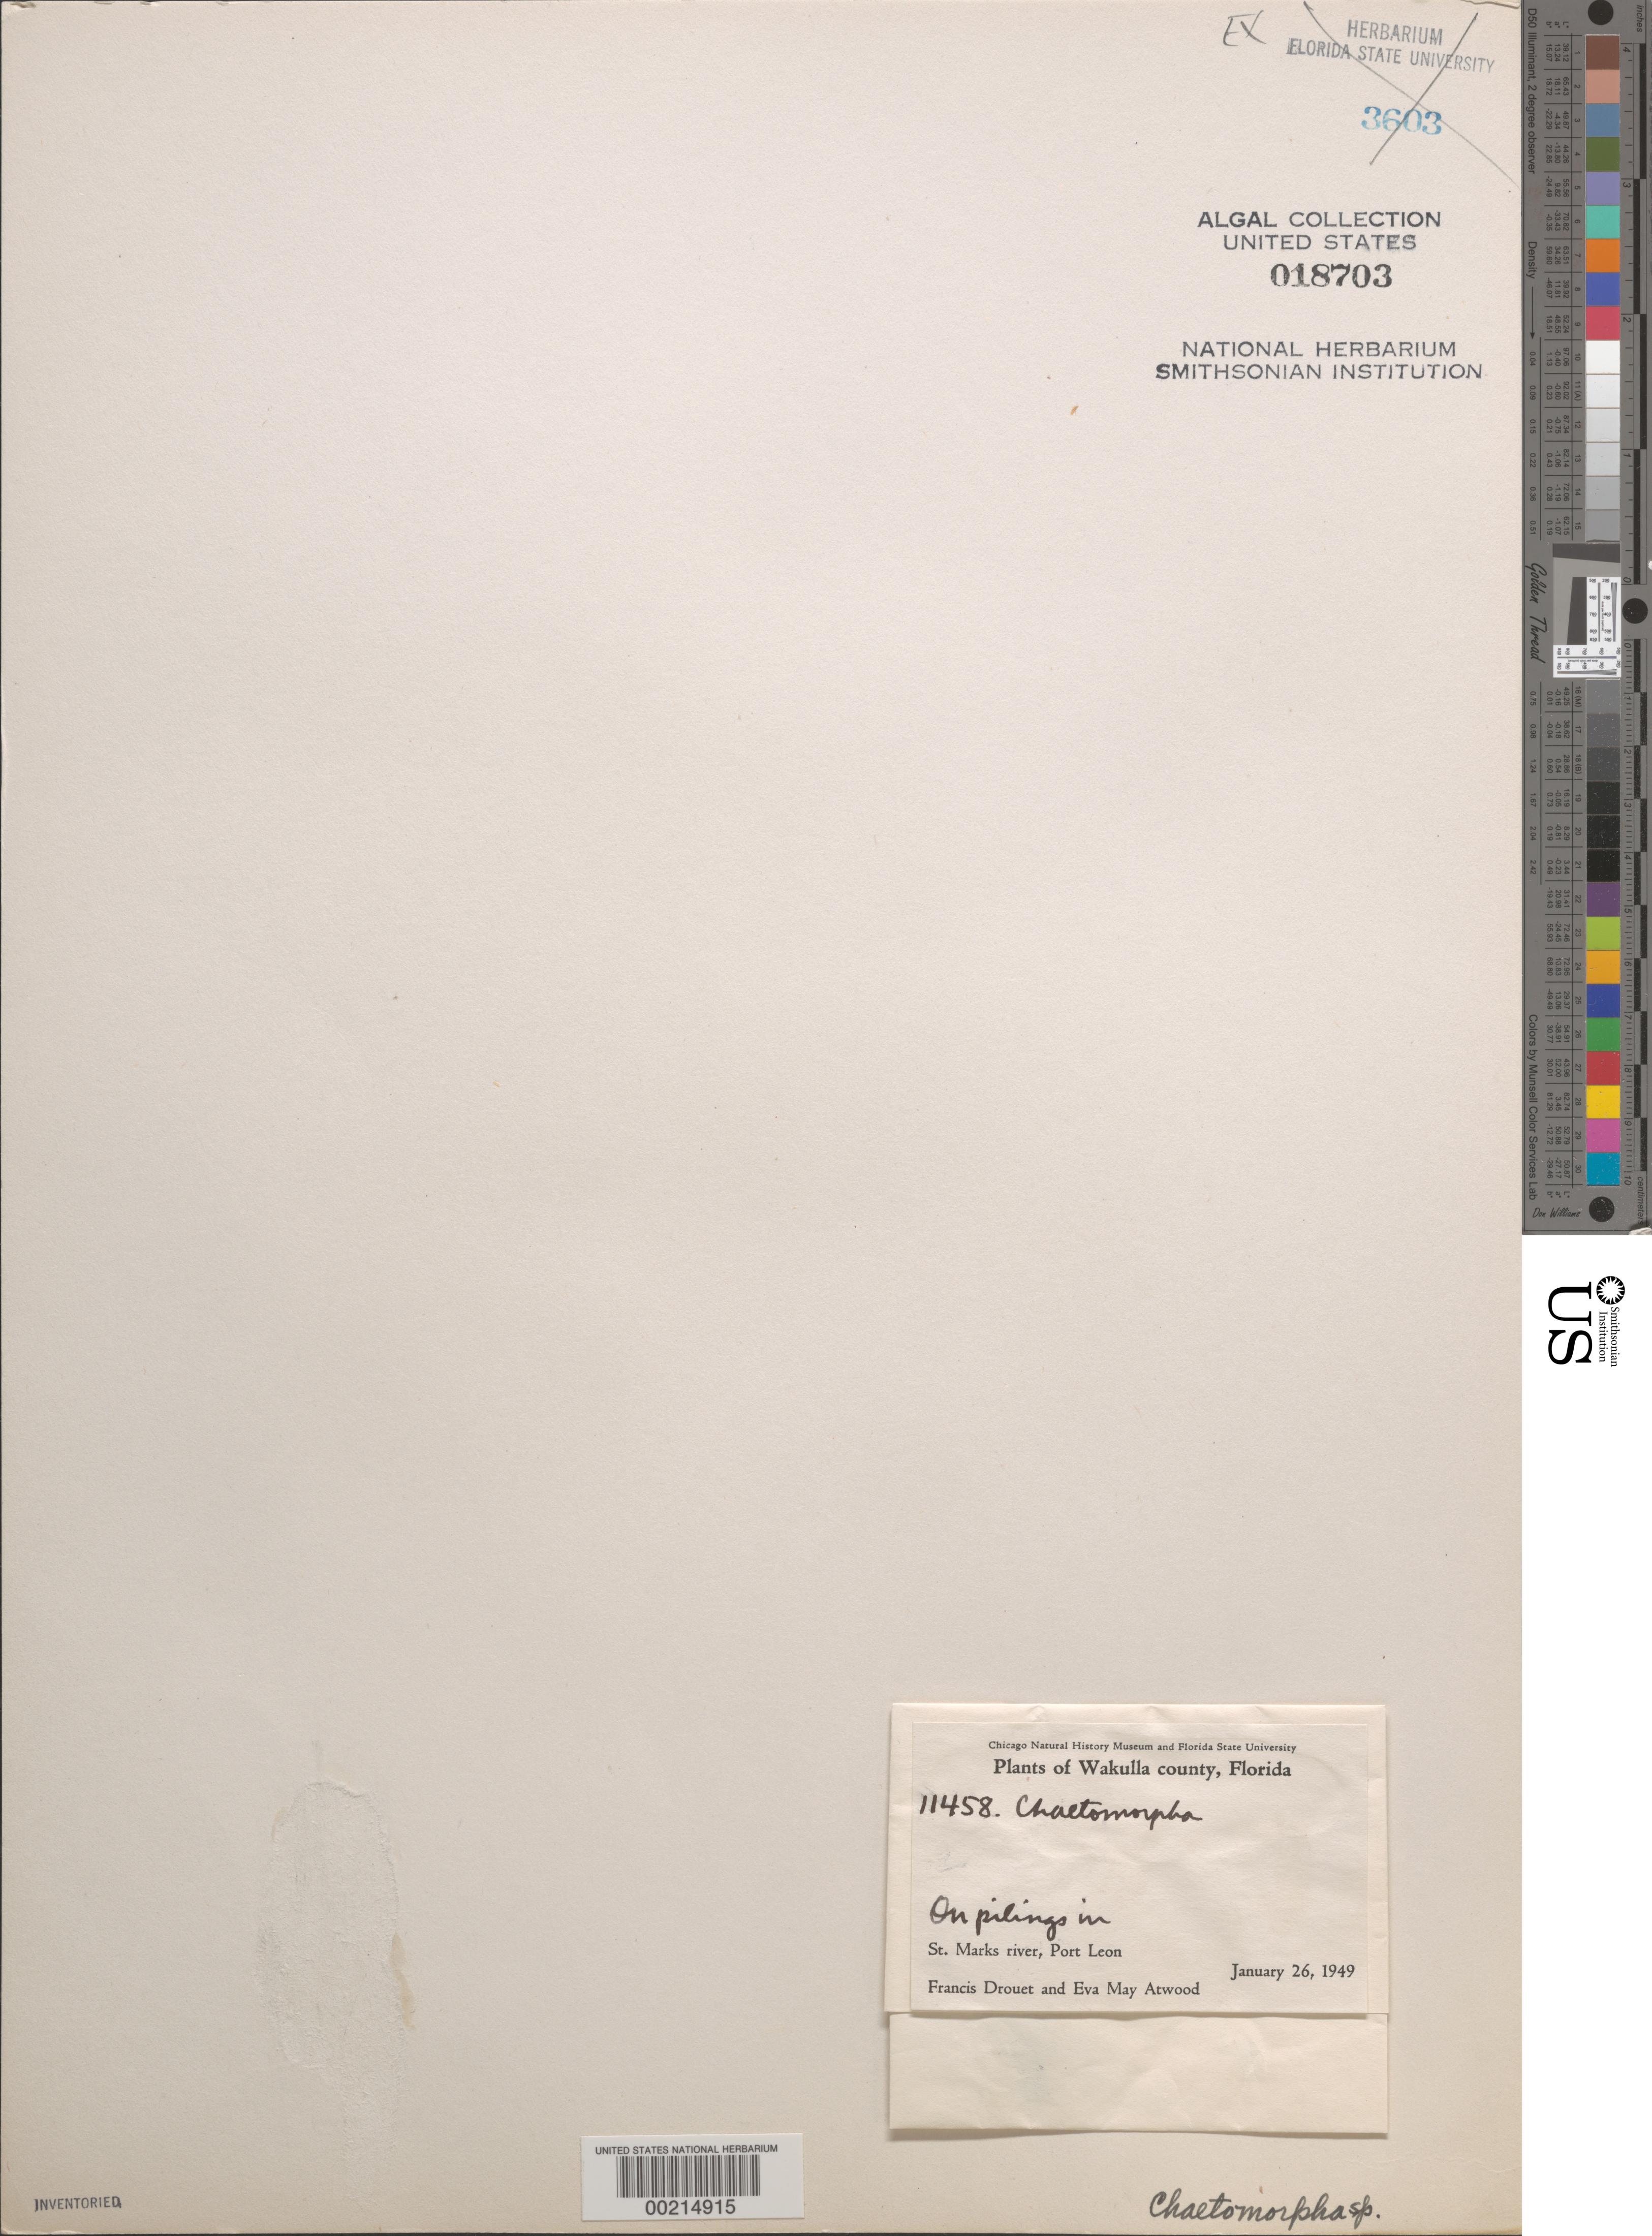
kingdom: Plantae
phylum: Chlorophyta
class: Ulvophyceae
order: Cladophorales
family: Cladophoraceae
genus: Chaetomorpha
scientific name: Chaetomorpha sp.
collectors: F. E. Drouet & E. Atwood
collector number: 11458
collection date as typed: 26 January 1949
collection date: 1949-01-26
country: United States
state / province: Florida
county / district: Wakulla County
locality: St. Marks River, Port Leon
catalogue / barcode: US 18703